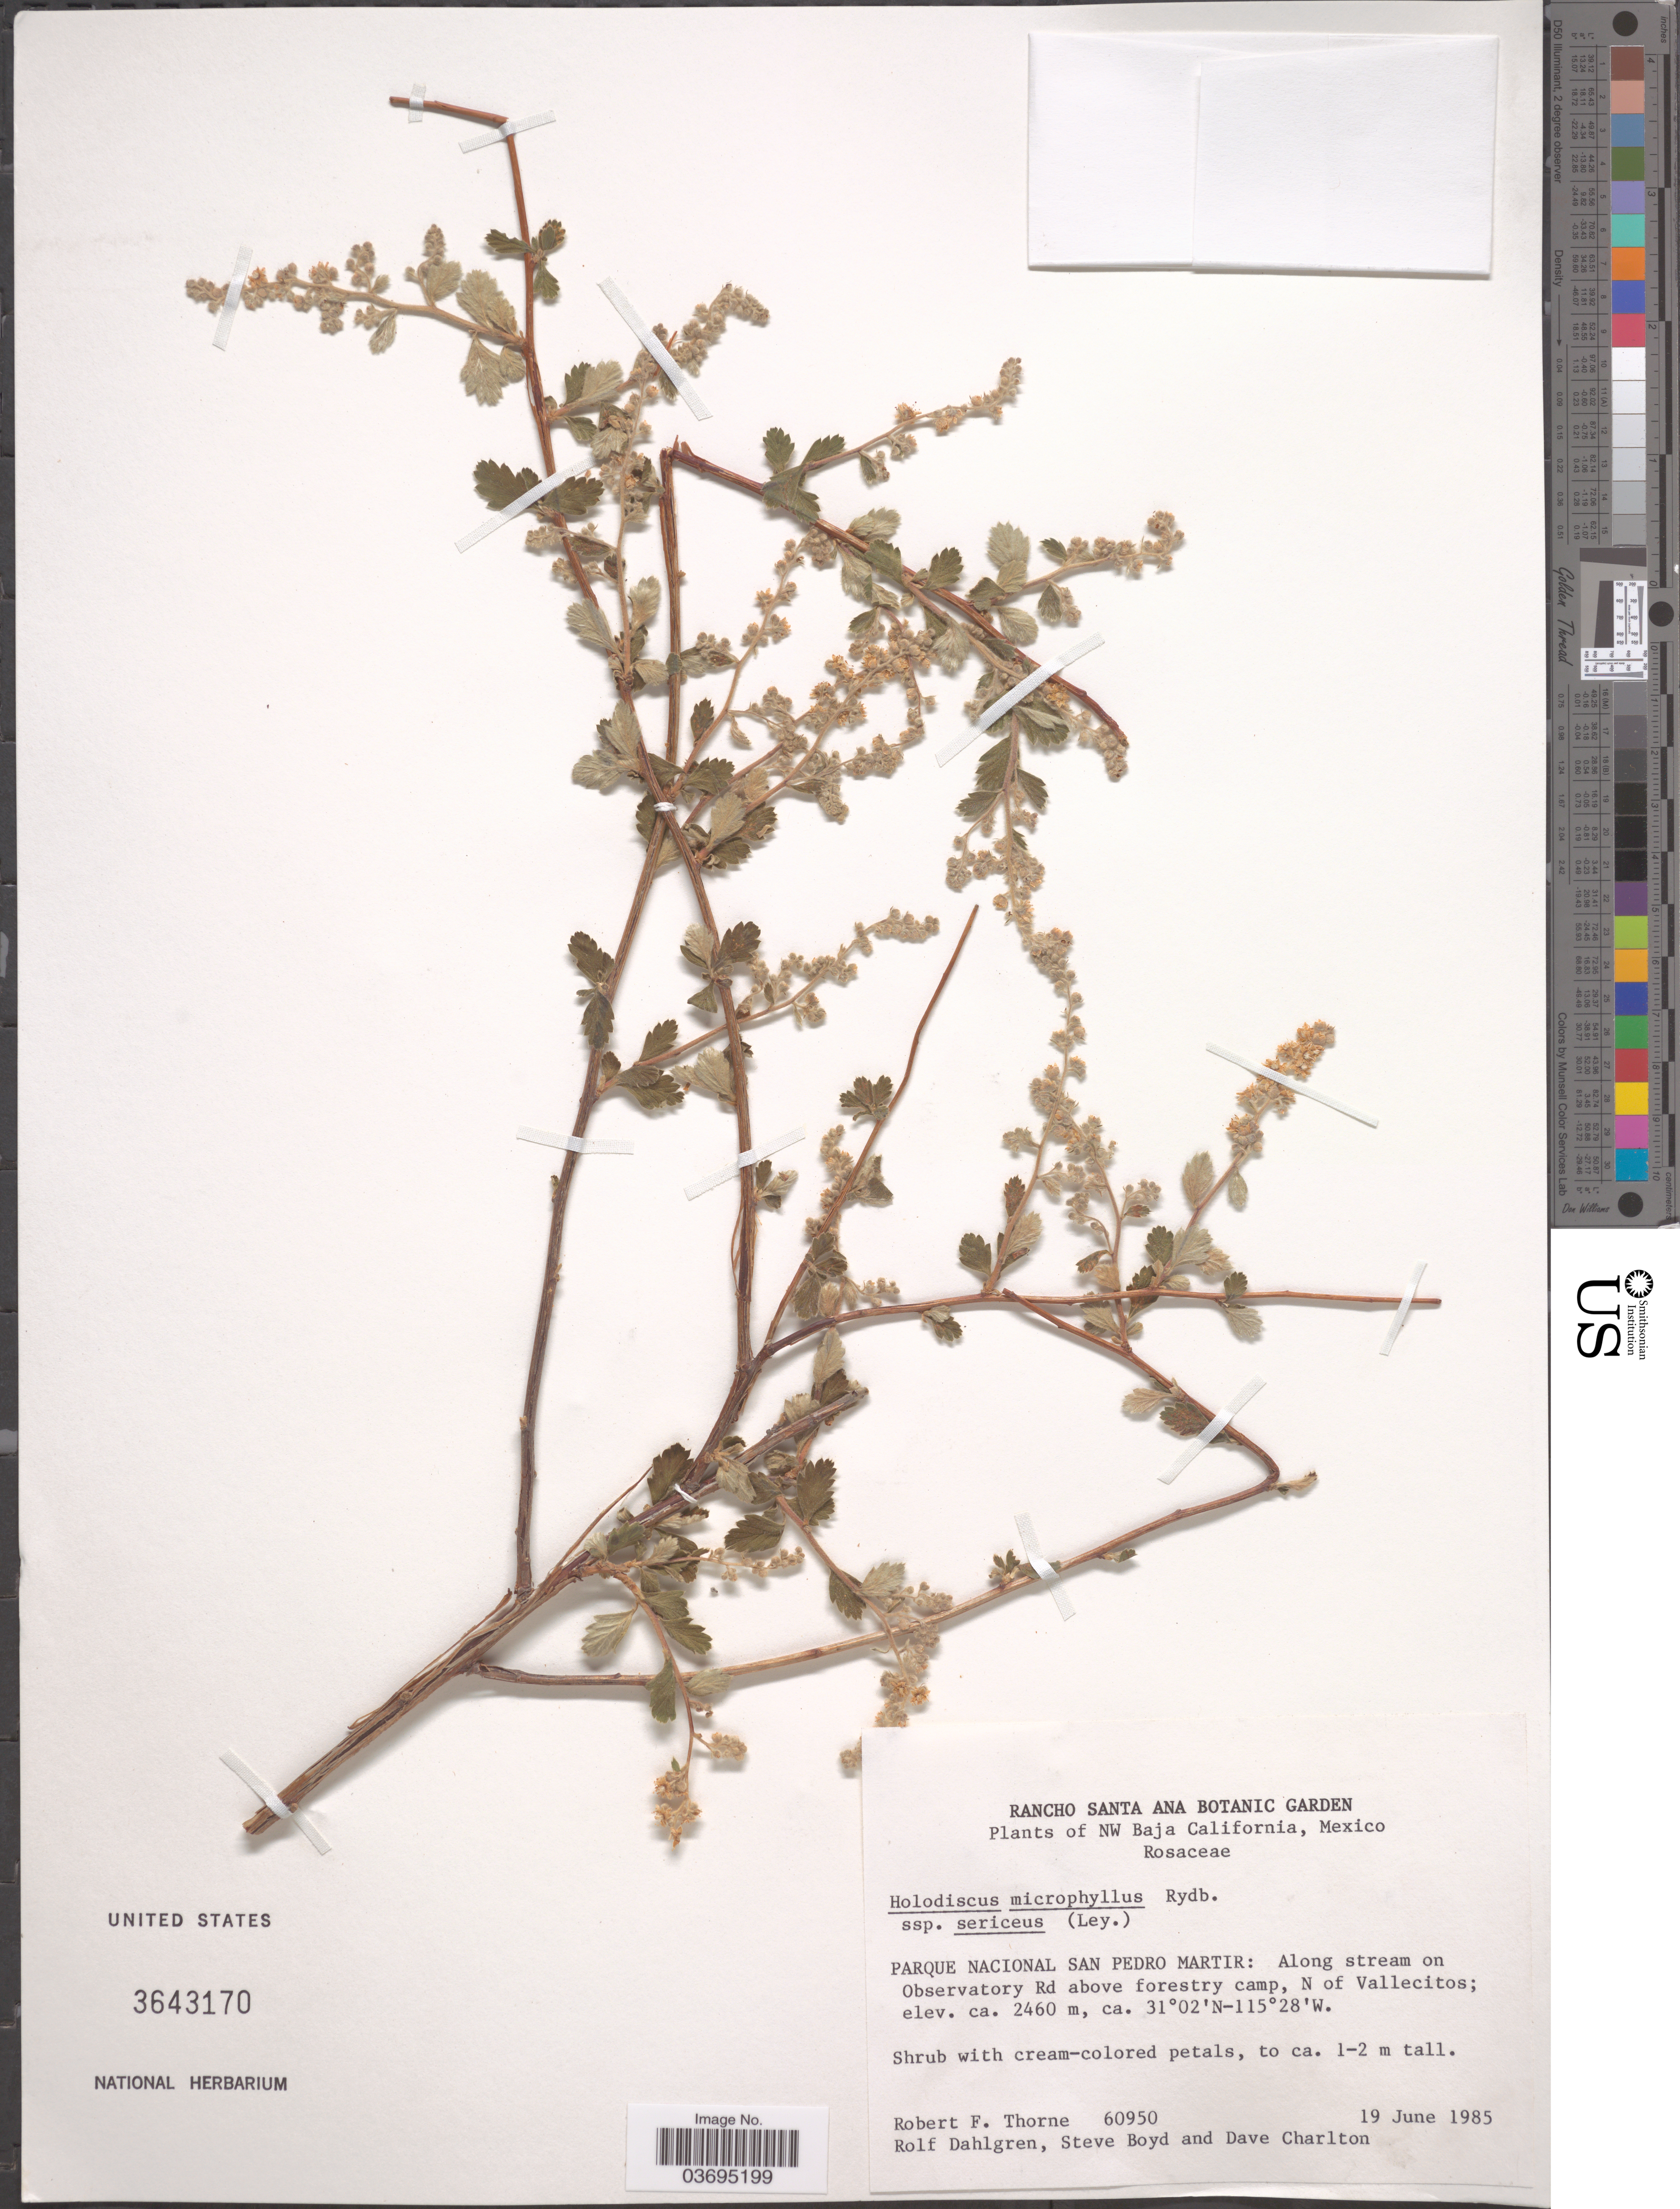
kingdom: Plantae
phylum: Tracheophyta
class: Magnoliopsida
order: Rosales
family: Rosaceae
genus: Holodiscus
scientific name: Holodiscus discolor var. discolor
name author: (Pursh) Maxim.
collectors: R. F. Thorne, R. Dahlgren, S. Boyd & D. Charlton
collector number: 60950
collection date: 1985-06-19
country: Mexico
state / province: Baja California Norte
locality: NW Baja California. Parque Nacional San Pedro Martir: Along stream on Observatory Rd above forestry camp, N of Vallecitos.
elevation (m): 2460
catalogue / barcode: US 3643170